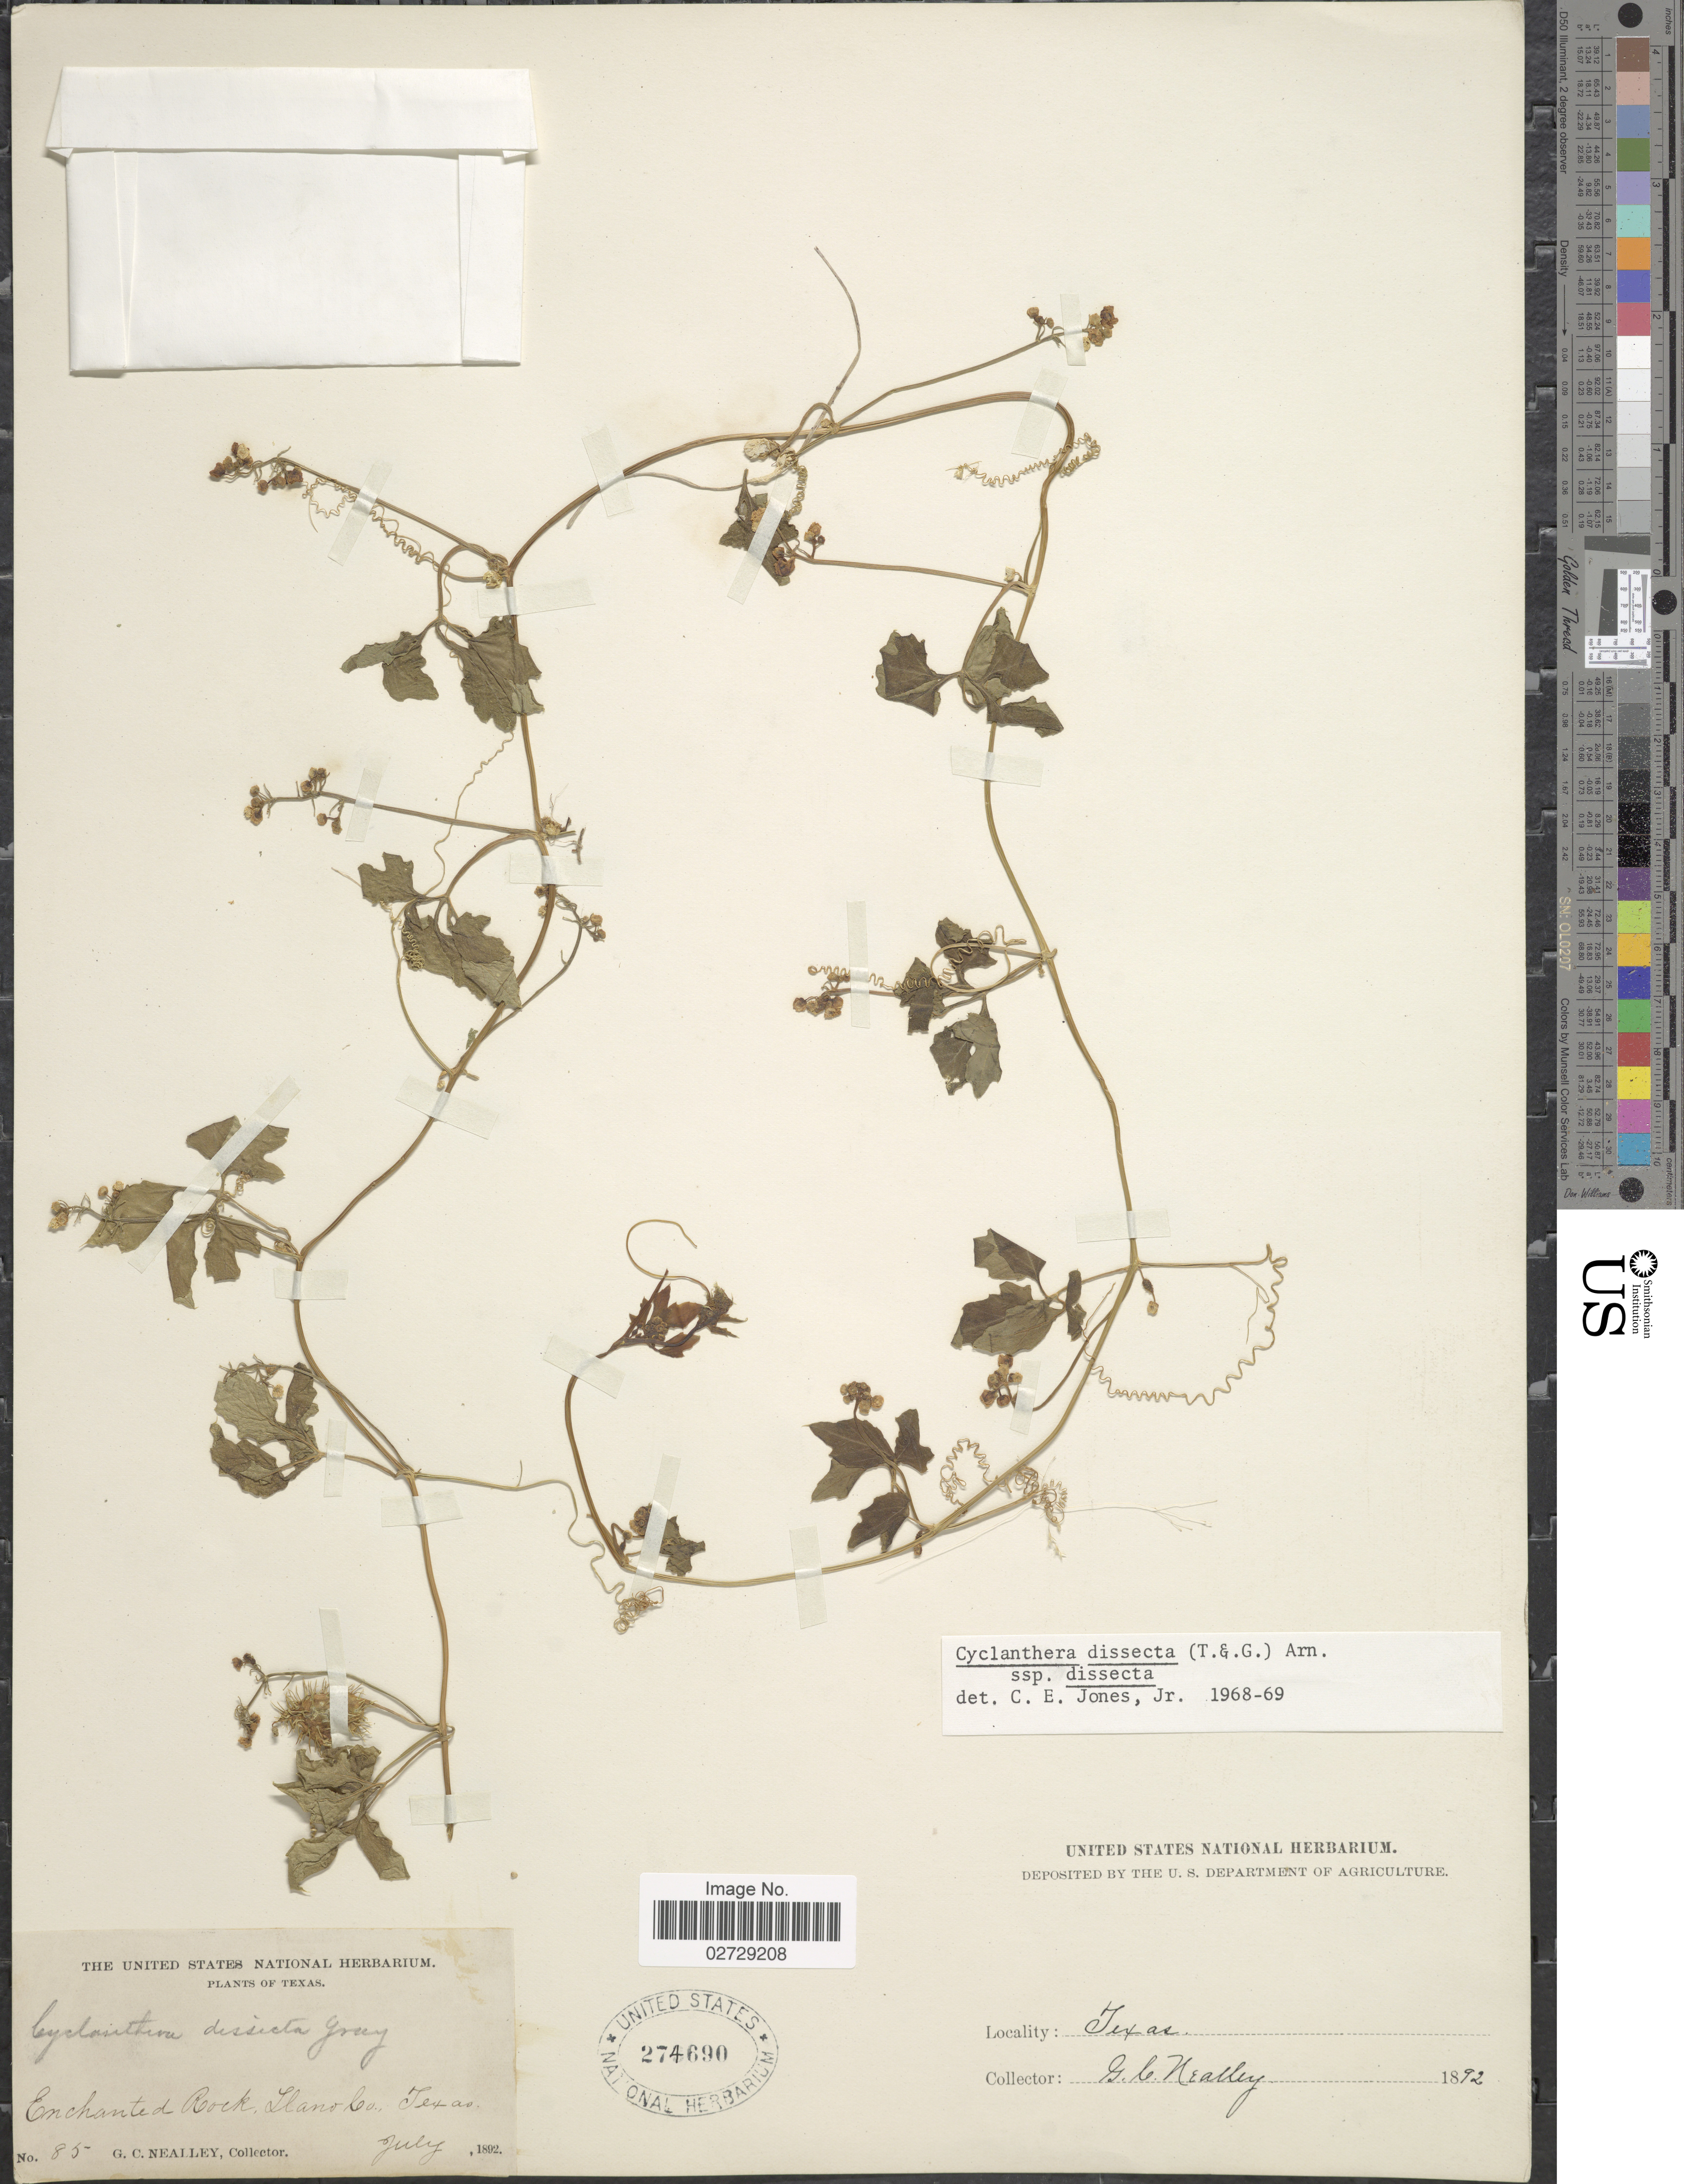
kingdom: Plantae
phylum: Tracheophyta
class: Magnoliopsida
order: Cucurbitales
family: Cucurbitaceae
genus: Cyclanthera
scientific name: Cyclanthera dissecta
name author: (Torr. & A. Gray) Arn.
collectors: G. C. Nealley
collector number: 85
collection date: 1892-07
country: United States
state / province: Texas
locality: Enchanted Rock, Llano Co.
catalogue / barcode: US 274690